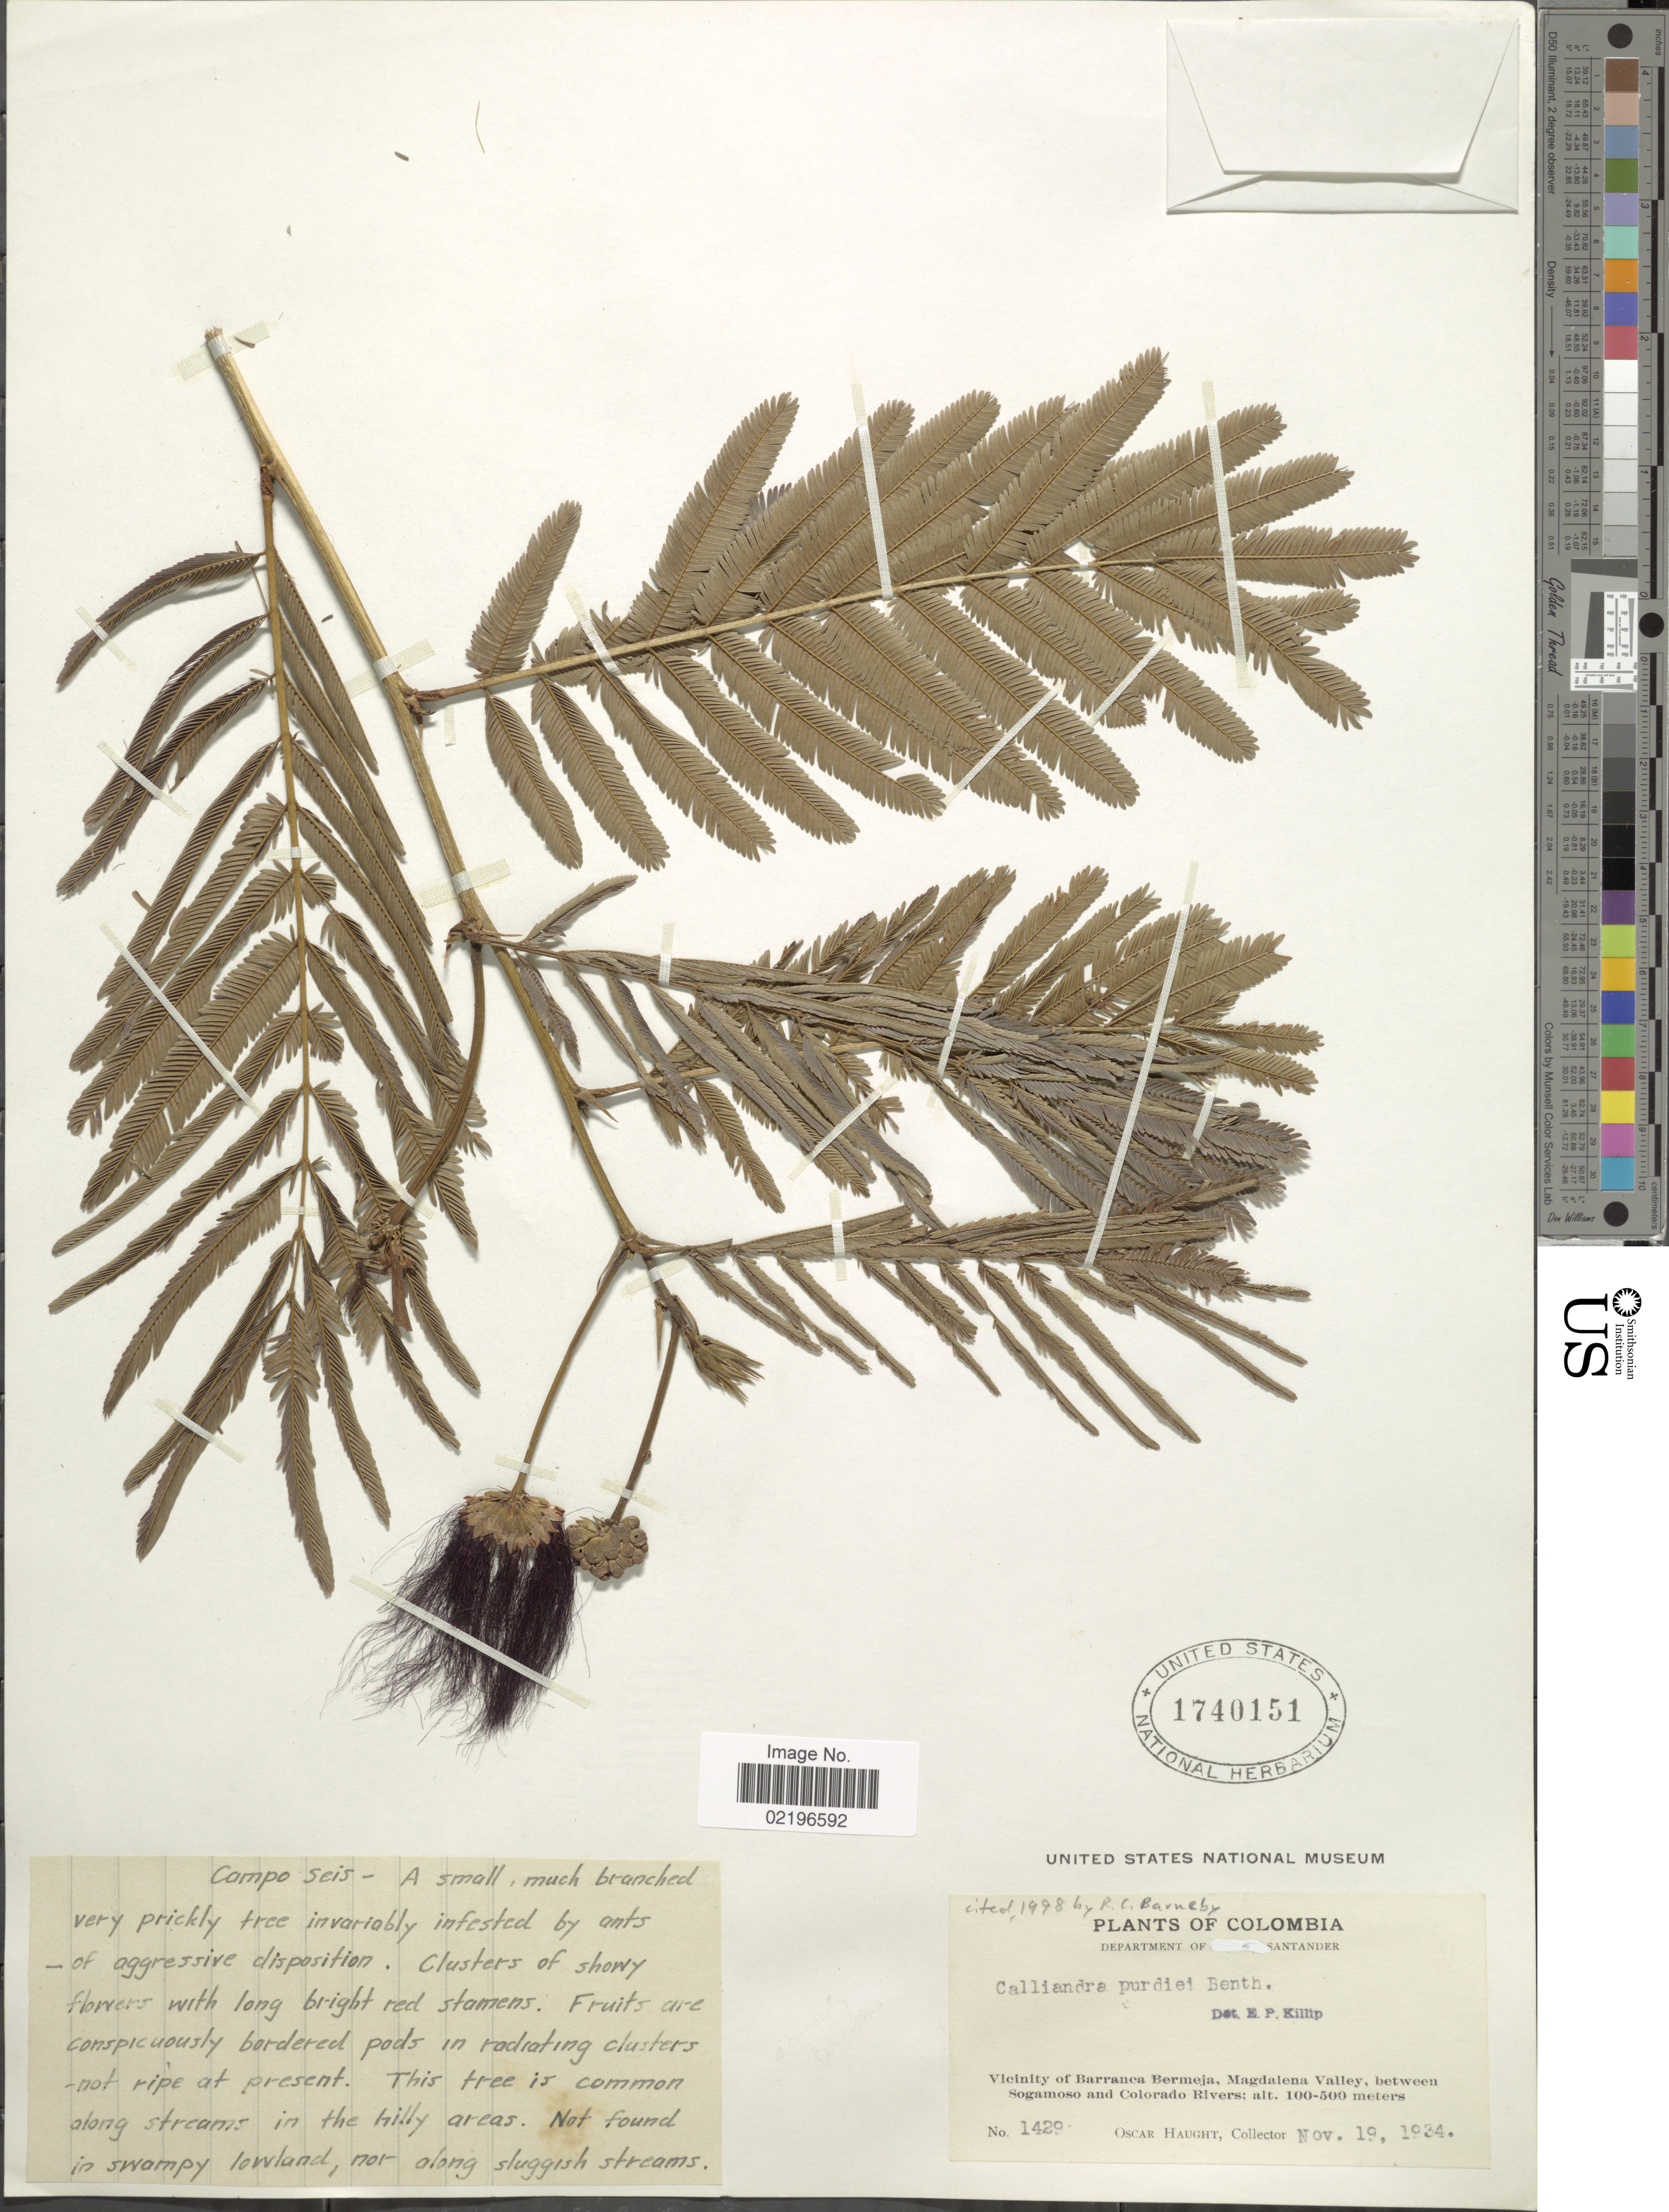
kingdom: Plantae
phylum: Tracheophyta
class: Magnoliopsida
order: Fabales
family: Fabaceae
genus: Calliandra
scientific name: Calliandra purdiaei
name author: Benth.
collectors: O. L. Haught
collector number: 1429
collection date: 1924-11-19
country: Colombia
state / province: Santander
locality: Department of Santander, Vicinity of Barranca Bermaja, Magdalena Valley, between Sogamoso and Colorado Rivers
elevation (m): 100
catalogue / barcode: US 1740151